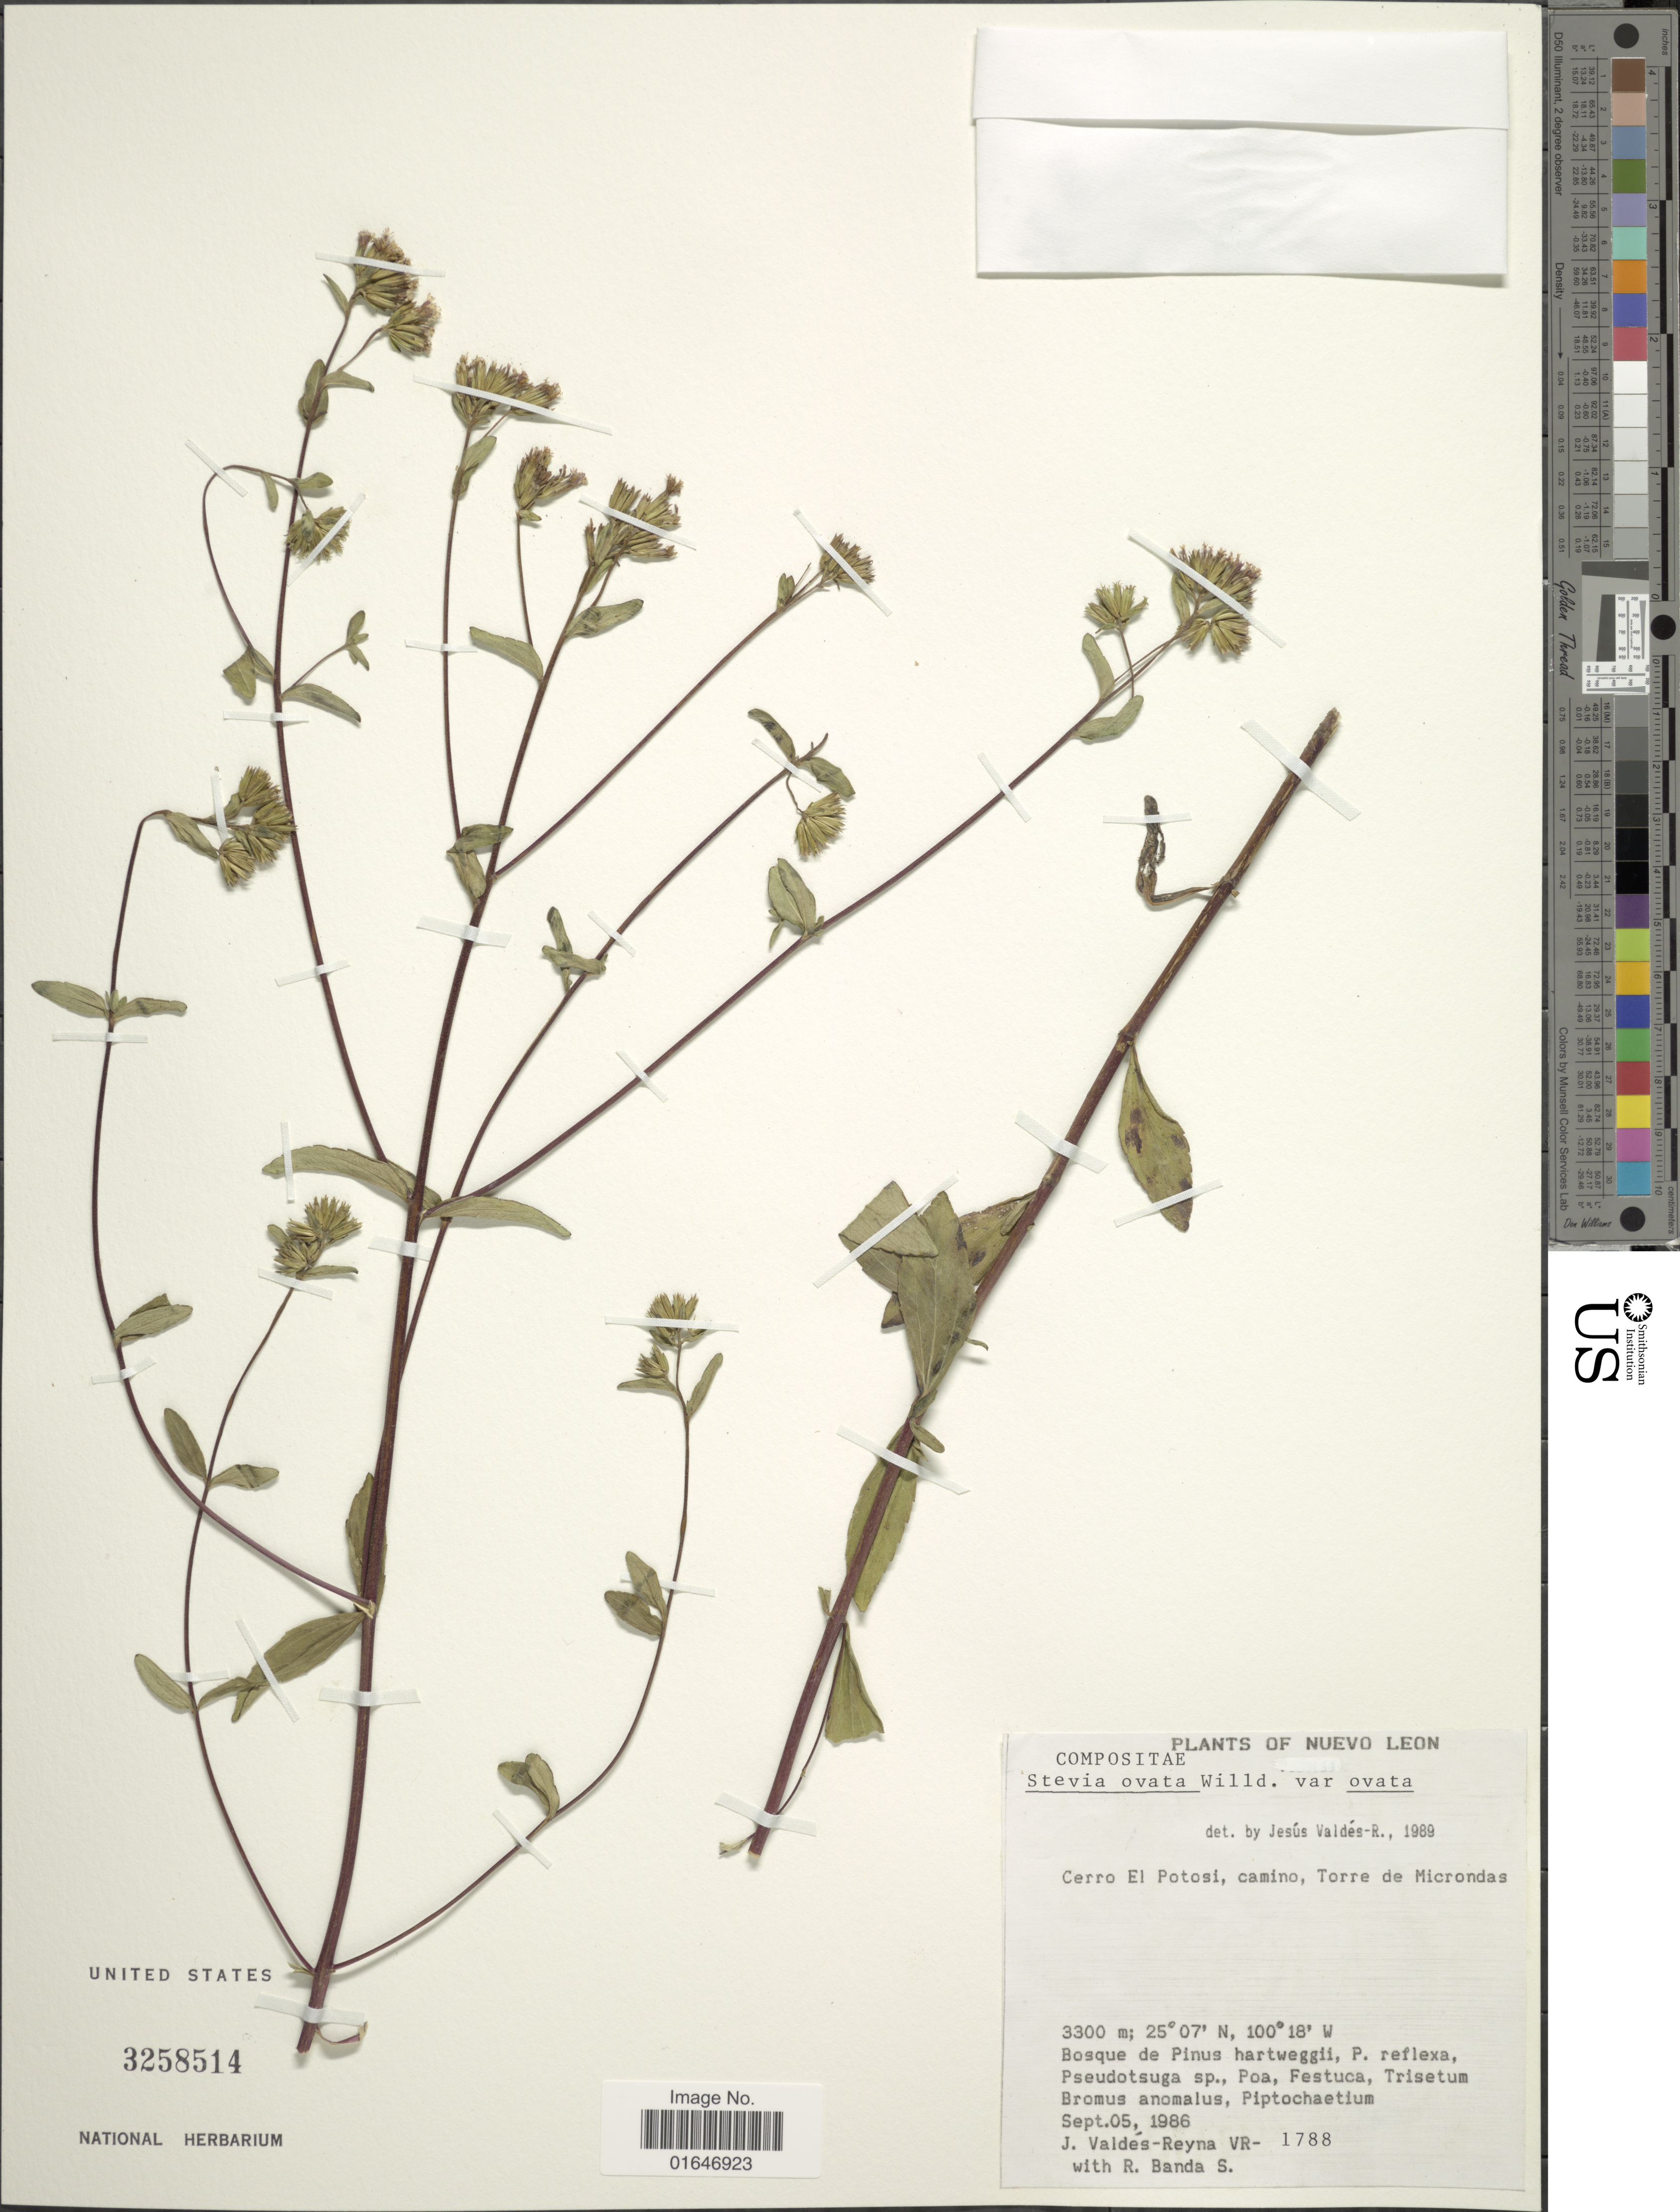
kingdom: Plantae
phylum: Tracheophyta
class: Magnoliopsida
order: Asterales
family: Asteraceae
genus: Stevia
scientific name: Stevia ovata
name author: Willd.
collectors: J. Valdés-Reyna & R. Banda-S.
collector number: VR-1788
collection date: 1986-09-05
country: Mexico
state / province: Nuevo León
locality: Cerro El Potosi, camino, Torre de Microndas.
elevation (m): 3300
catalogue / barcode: US 3258514